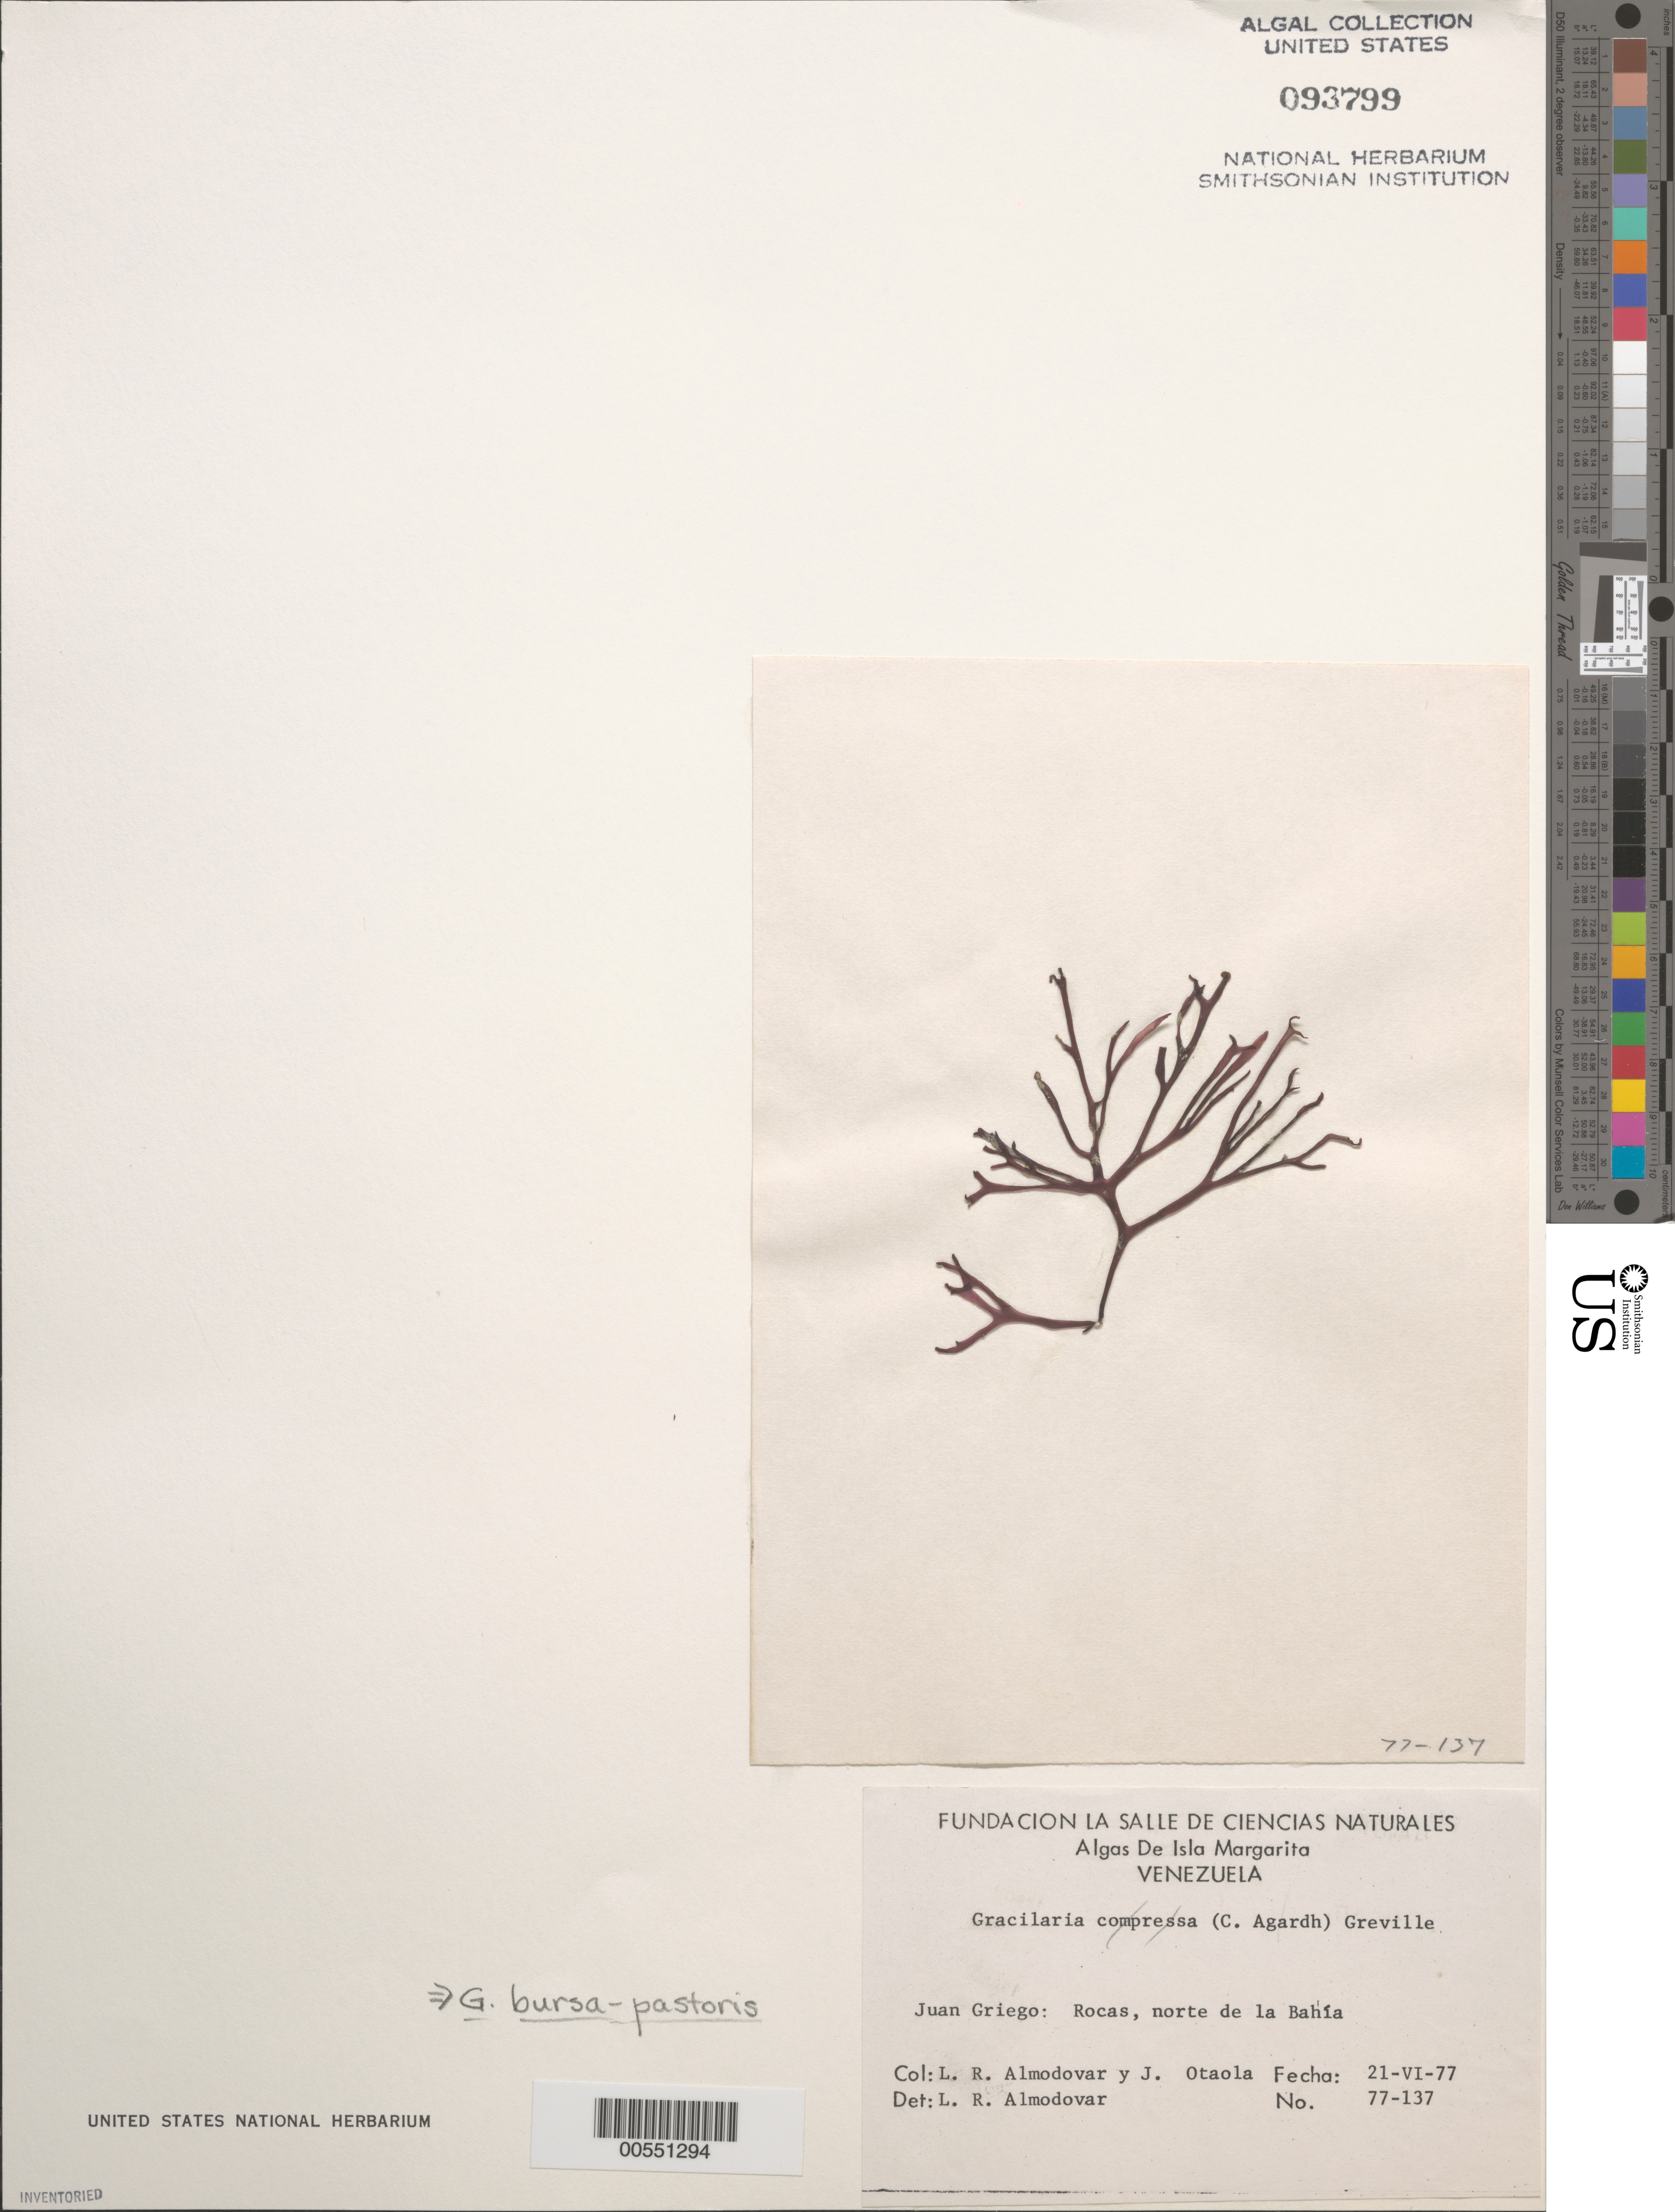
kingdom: Plantae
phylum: Rhodophyta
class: Florideophyceae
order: Gracilariales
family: Gracilariaceae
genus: Gracilaria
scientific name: Gracilaria bursa-pastoris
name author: (S.G. Gmel.) P.C. Silva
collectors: L. Almodovar & J. Otaola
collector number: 77-137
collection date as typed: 21 Jun 1977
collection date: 1977-06-21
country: Venezuela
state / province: Nueva Esparta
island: Margarita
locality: Juangriego north of bahia de juan griego, isla de margarita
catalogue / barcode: US 93799